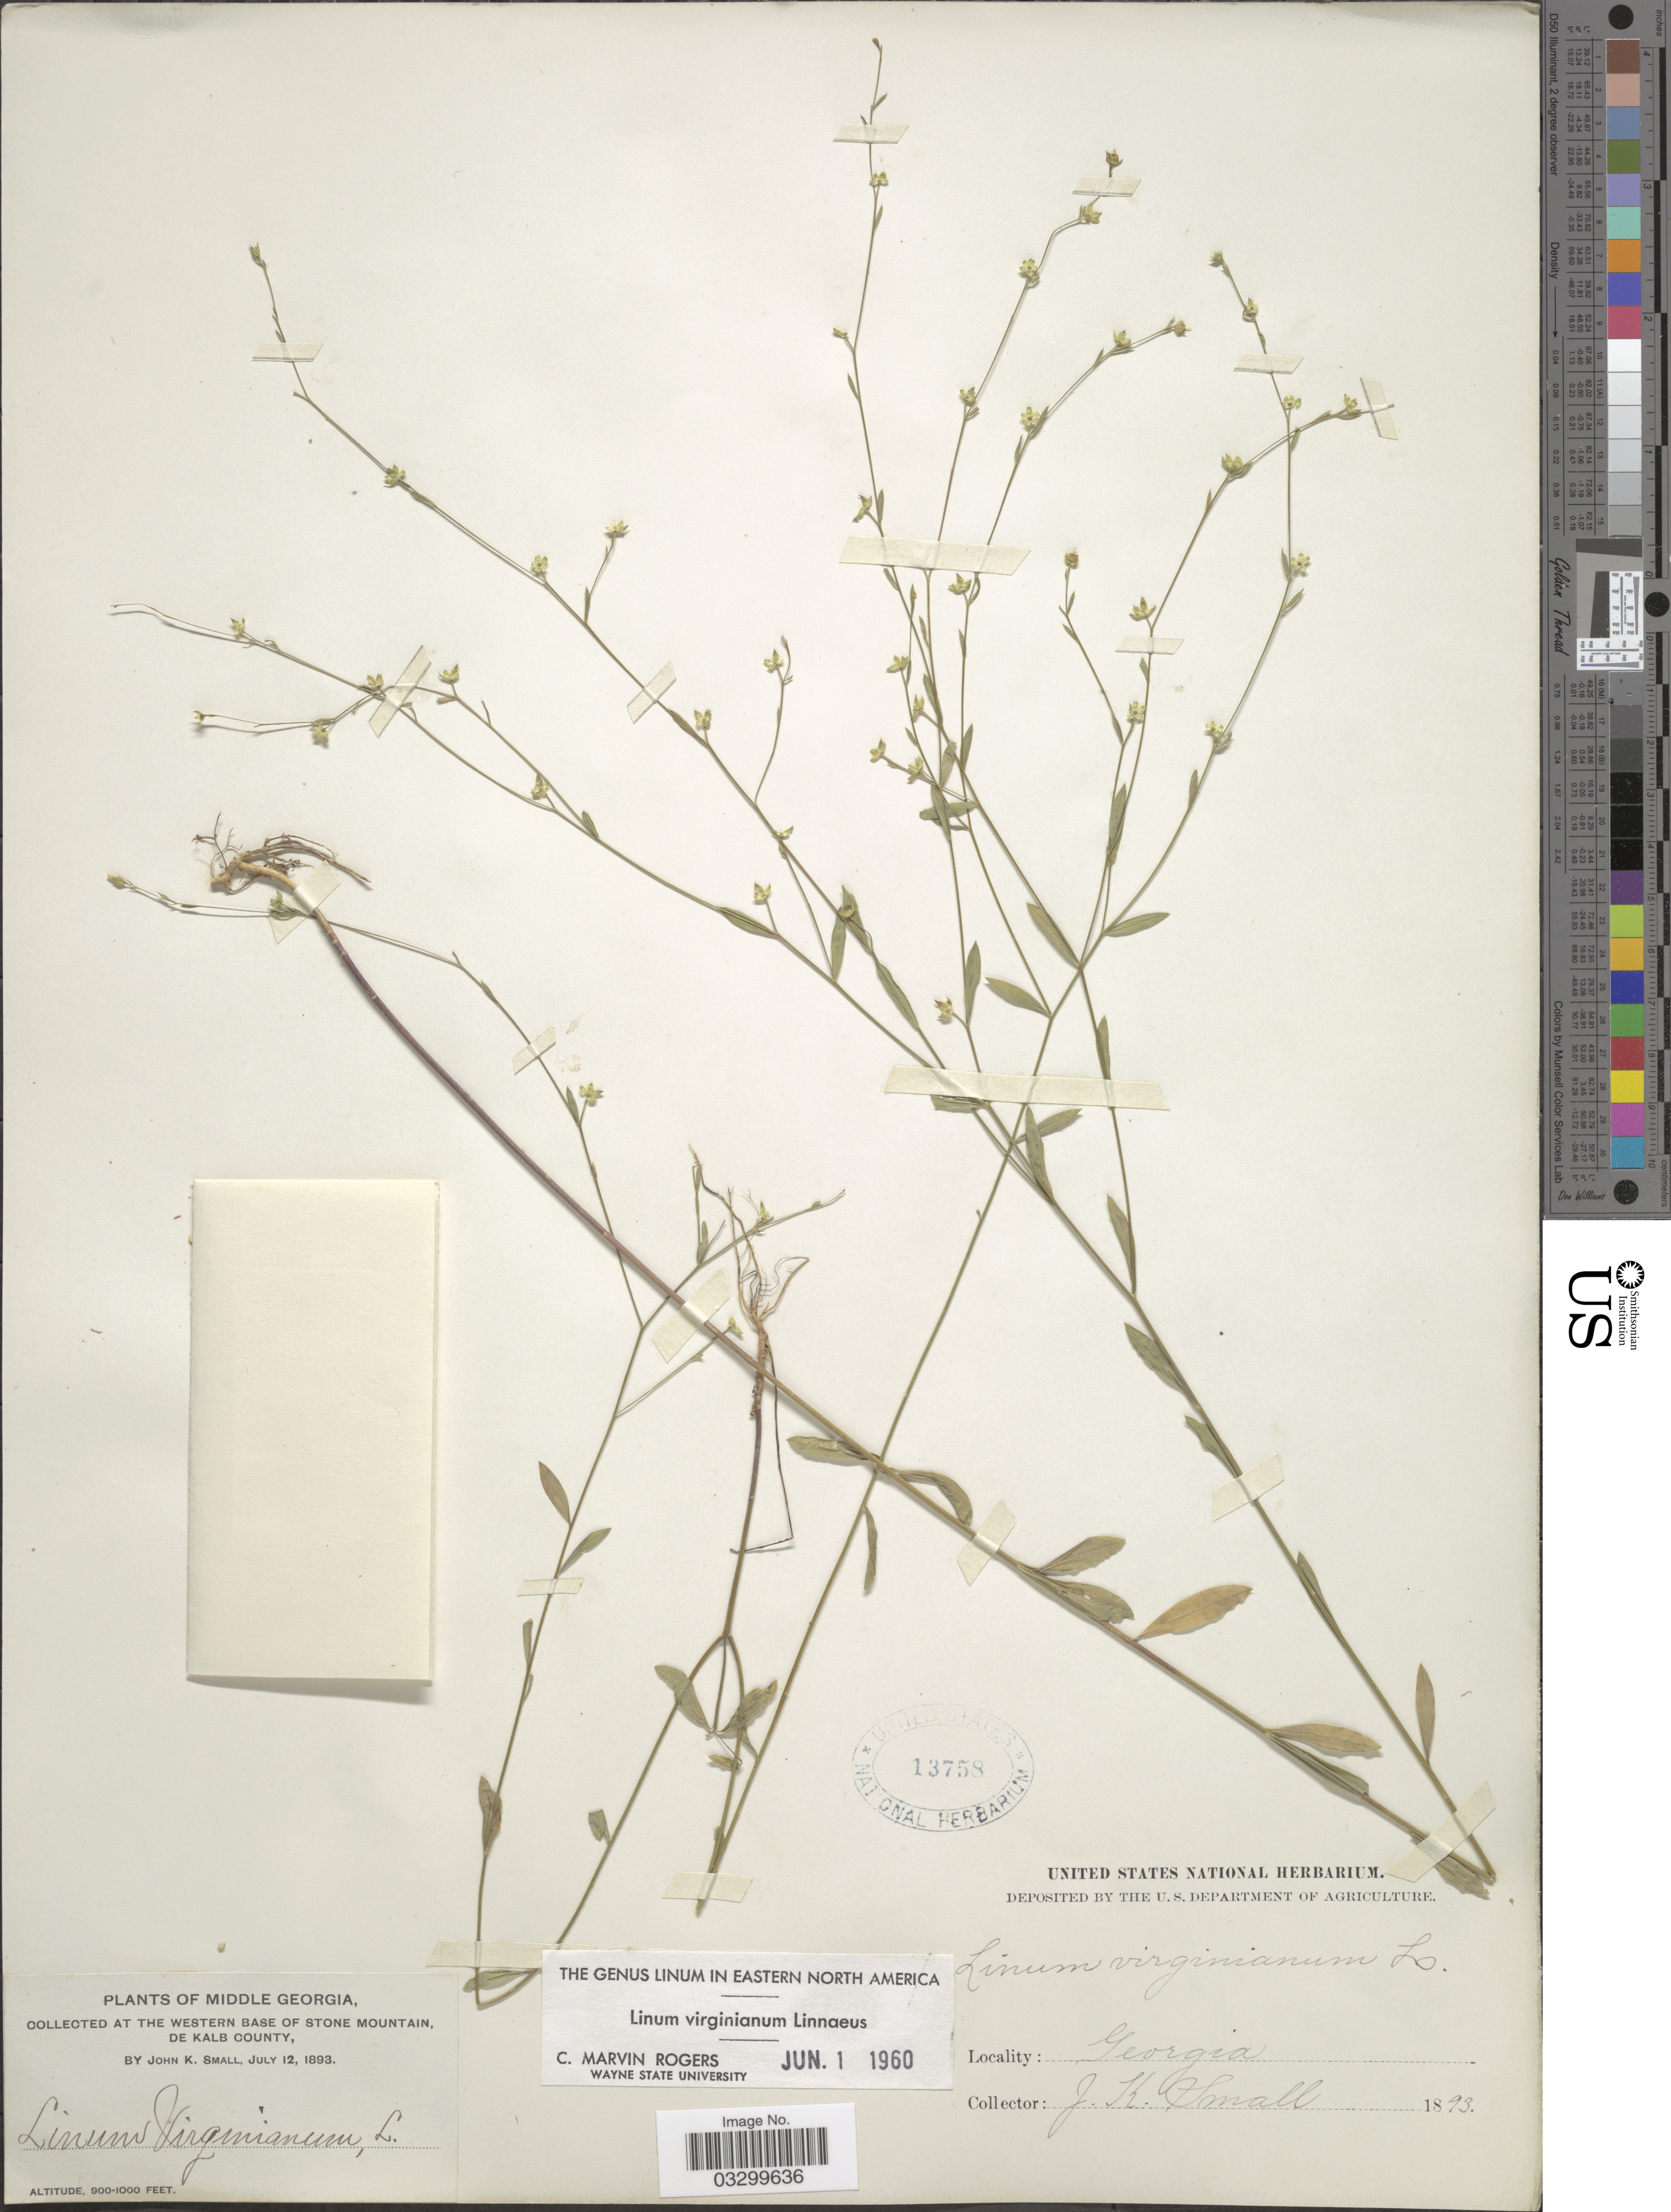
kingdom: Plantae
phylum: Tracheophyta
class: Magnoliopsida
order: Malpighiales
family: Linaceae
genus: Linum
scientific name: Linum virginianum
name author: L.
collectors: J. K. Small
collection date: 1893-07-12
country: United States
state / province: Georgia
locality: Middle Georgia, at the Western Base of Stone Mountain, De Kalb County.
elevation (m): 274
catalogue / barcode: US 13758